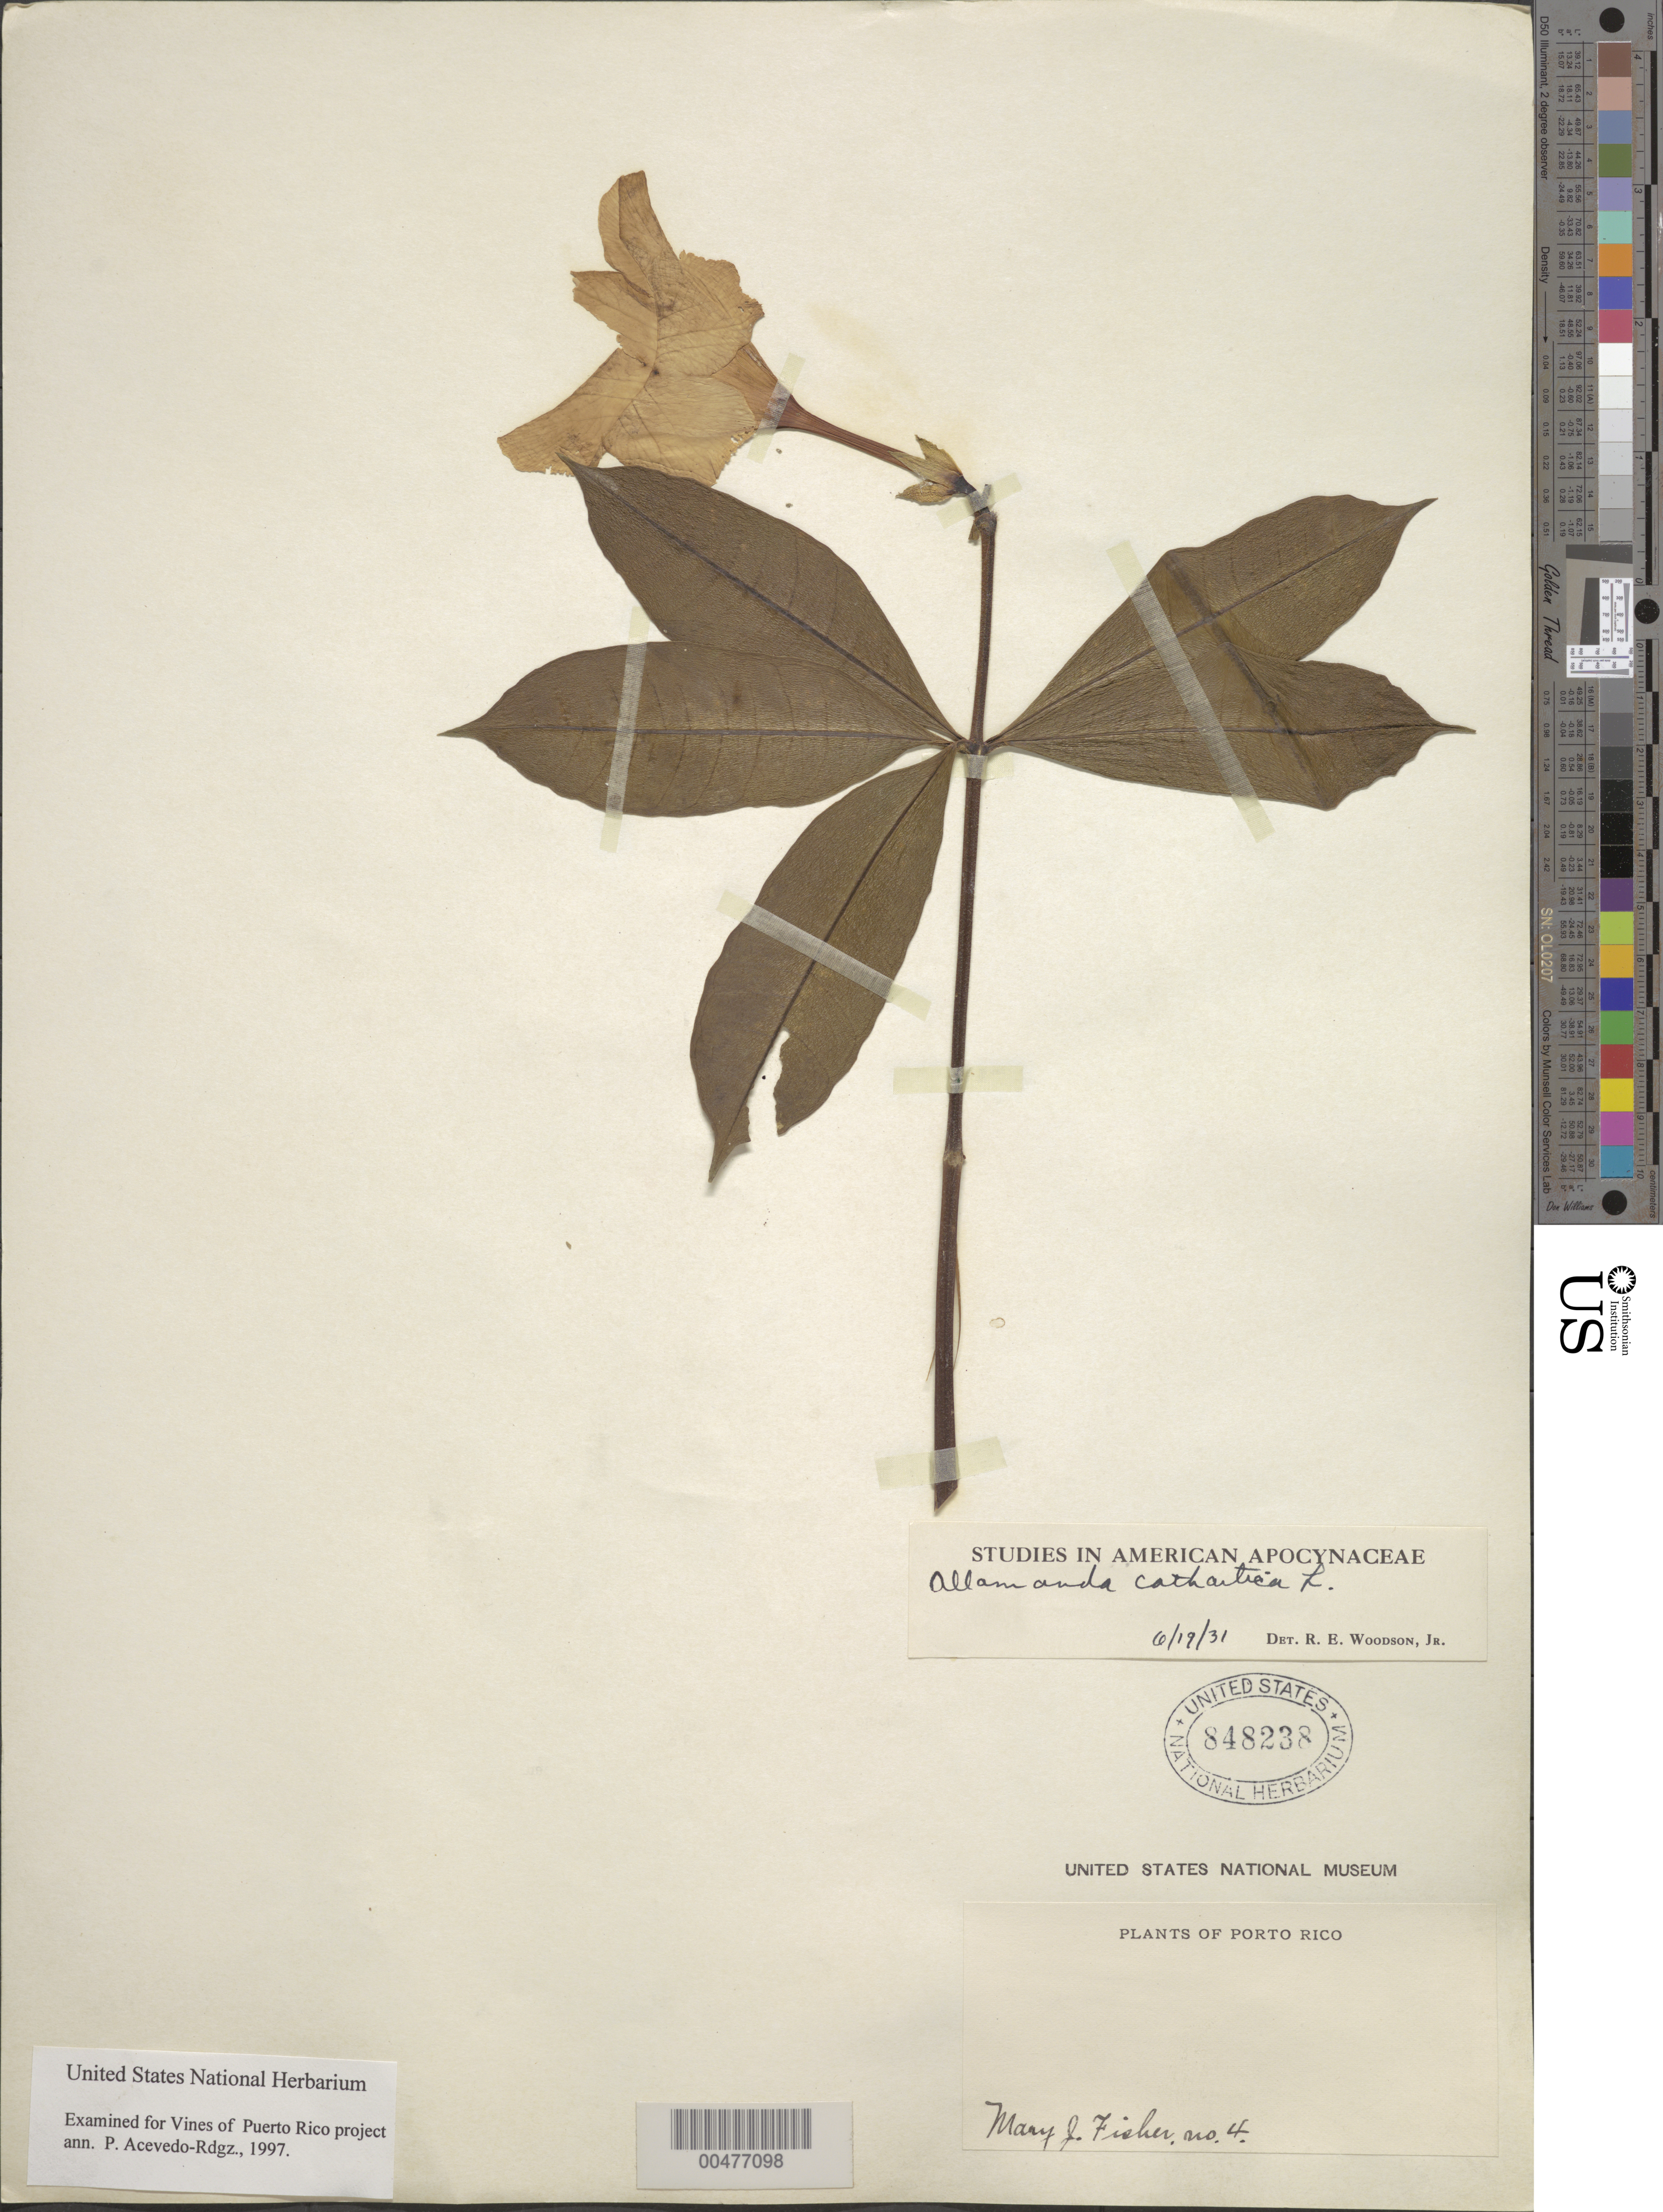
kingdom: Plantae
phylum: Tracheophyta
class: Magnoliopsida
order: Gentianales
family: Apocynaceae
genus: Allamanda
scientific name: Allamanda cathartica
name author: L.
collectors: M. J. Fisher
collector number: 4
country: Puerto Rico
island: Greater Antilles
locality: Sierra de Naguabo ad Rio Blanco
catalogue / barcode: US 848238